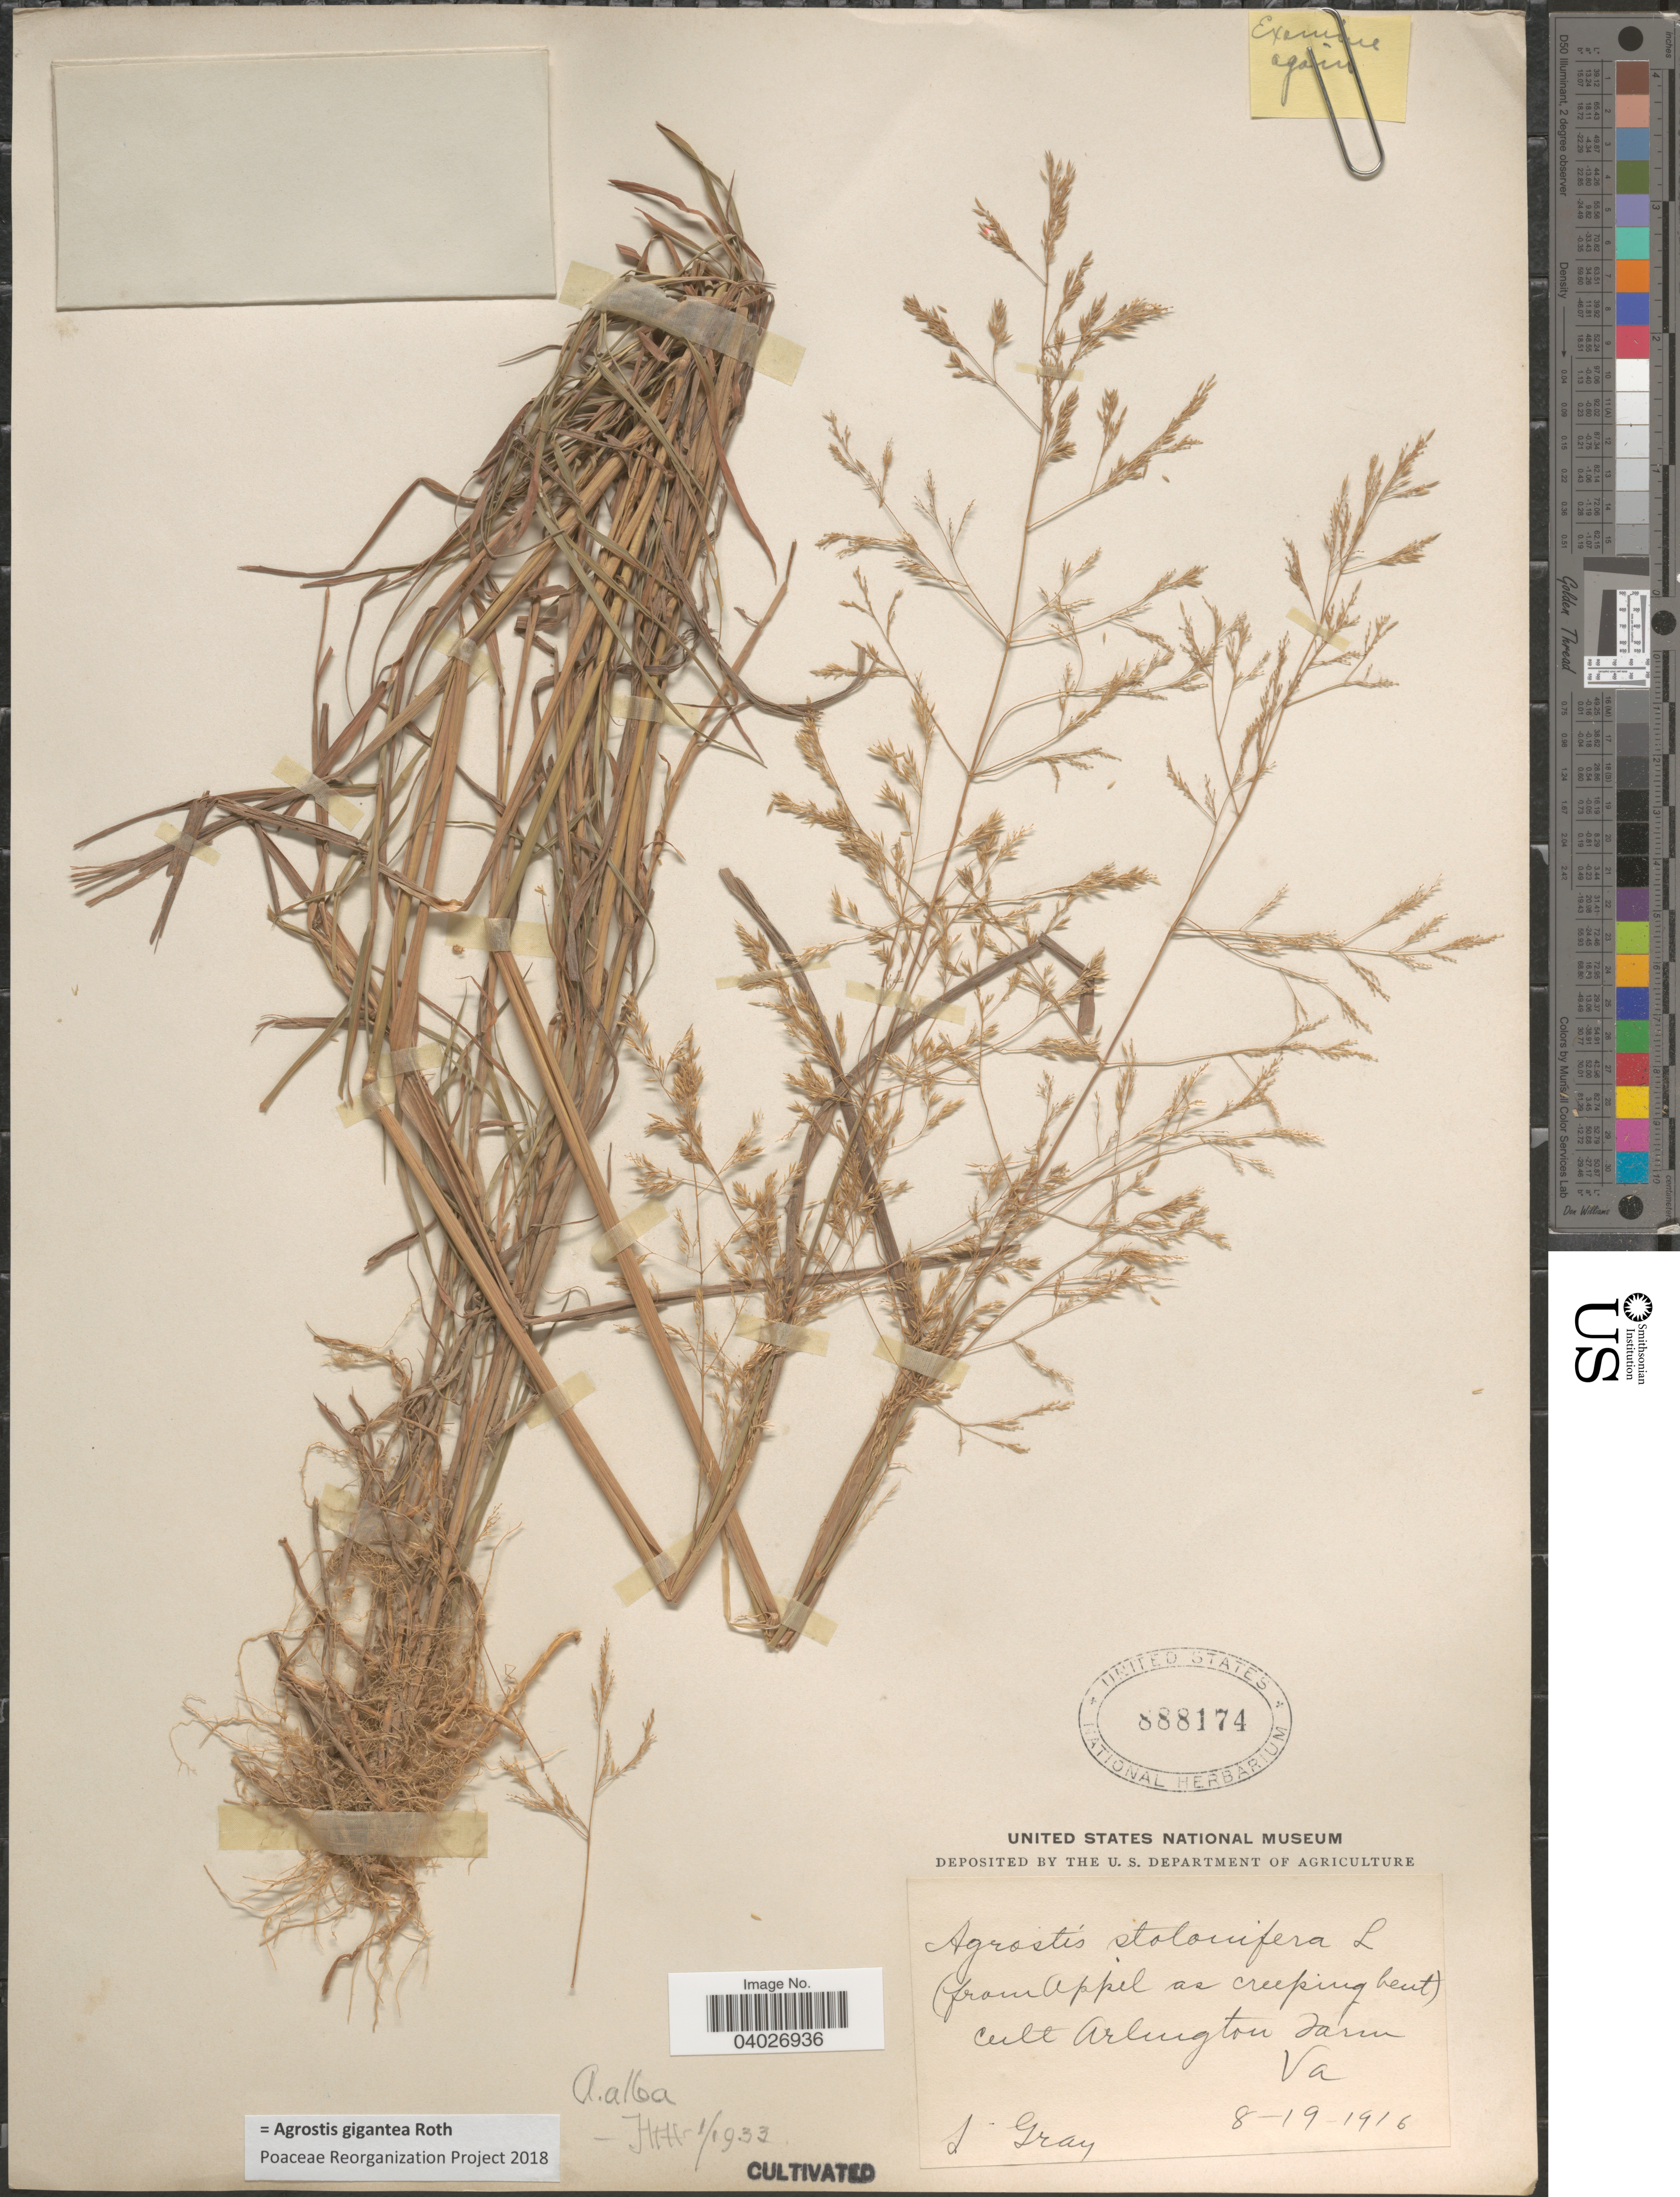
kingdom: Plantae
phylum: Tracheophyta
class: Liliopsida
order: Poales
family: Poaceae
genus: Agrostis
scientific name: Agrostis gigantea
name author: Roth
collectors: S. Gray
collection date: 1916-08-19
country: United States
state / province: Virginia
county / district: Arlington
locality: Arlington Farm.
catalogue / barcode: US 888174